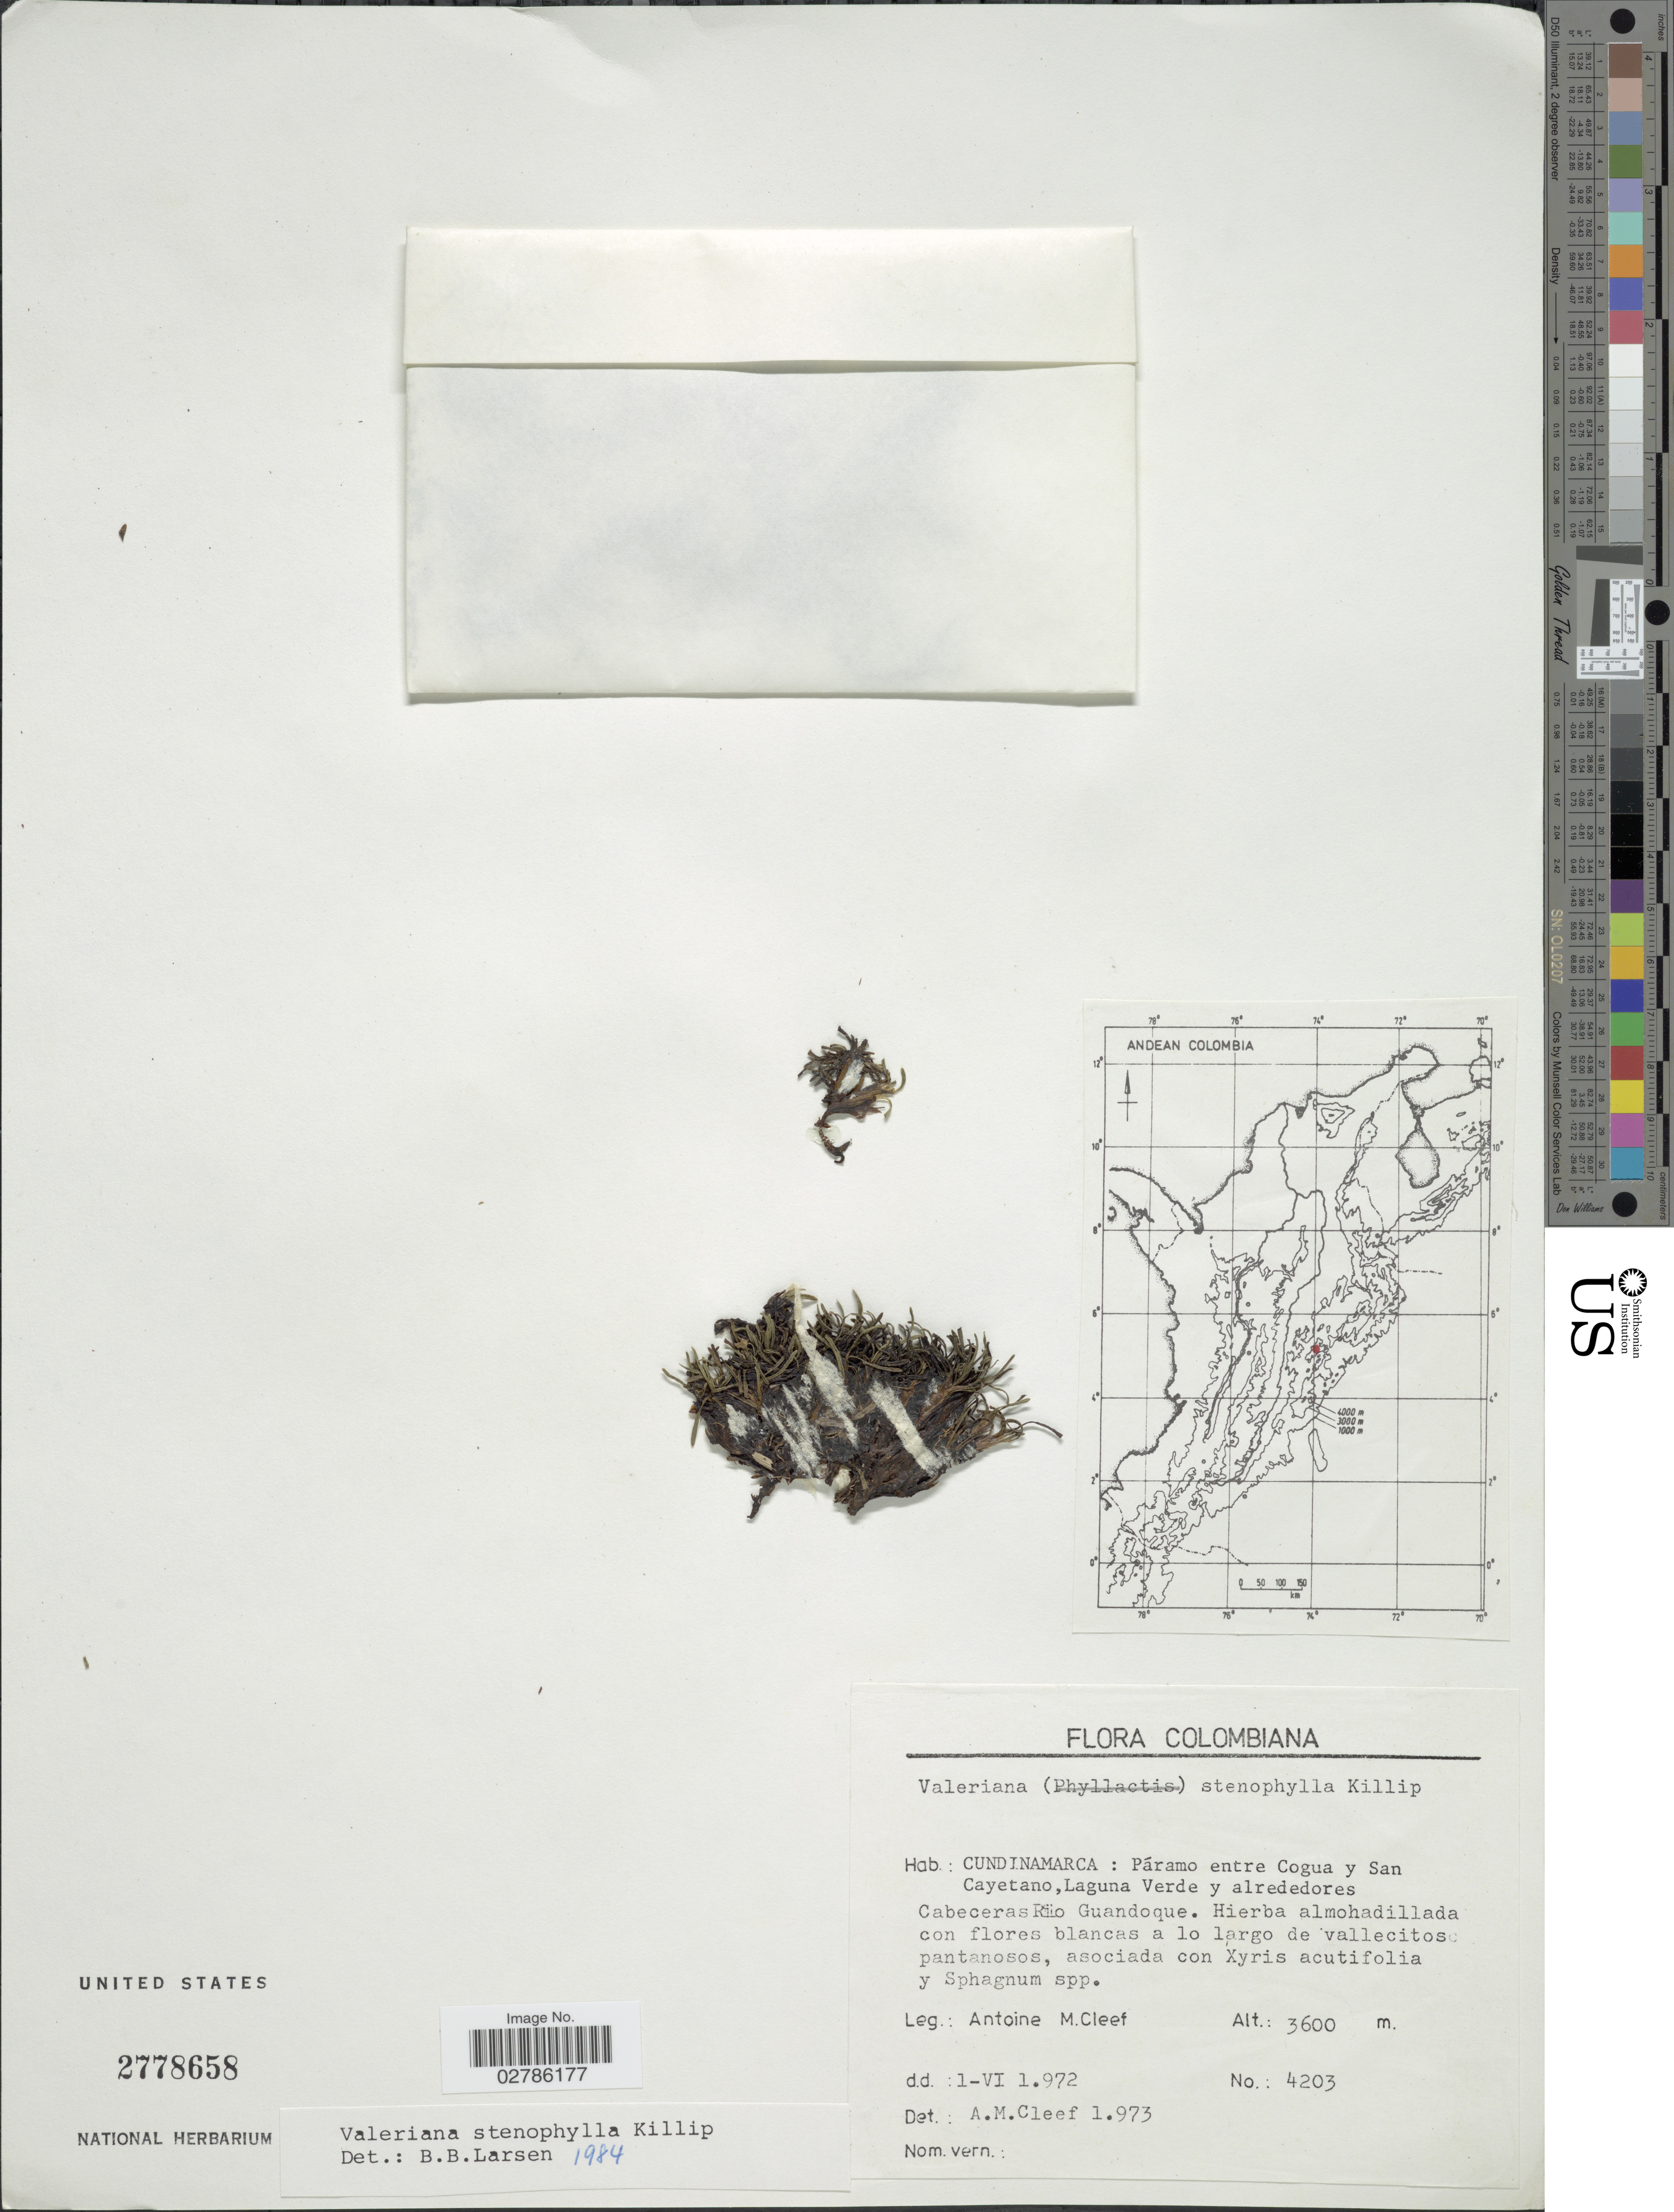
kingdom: Plantae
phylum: Tracheophyta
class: Magnoliopsida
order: Dipsacales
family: Caprifoliaceae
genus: Valeriana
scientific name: Valeriana stenophylla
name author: Killip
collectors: A. M. Cleef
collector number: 4203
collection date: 1972-06-01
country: Colombia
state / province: Cundinamarca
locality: Páramo entre Cogua y San Cayetano, Laguna Verde y alrededores, Cabeceras Rio Guandoque.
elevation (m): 3600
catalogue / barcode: US 2778658